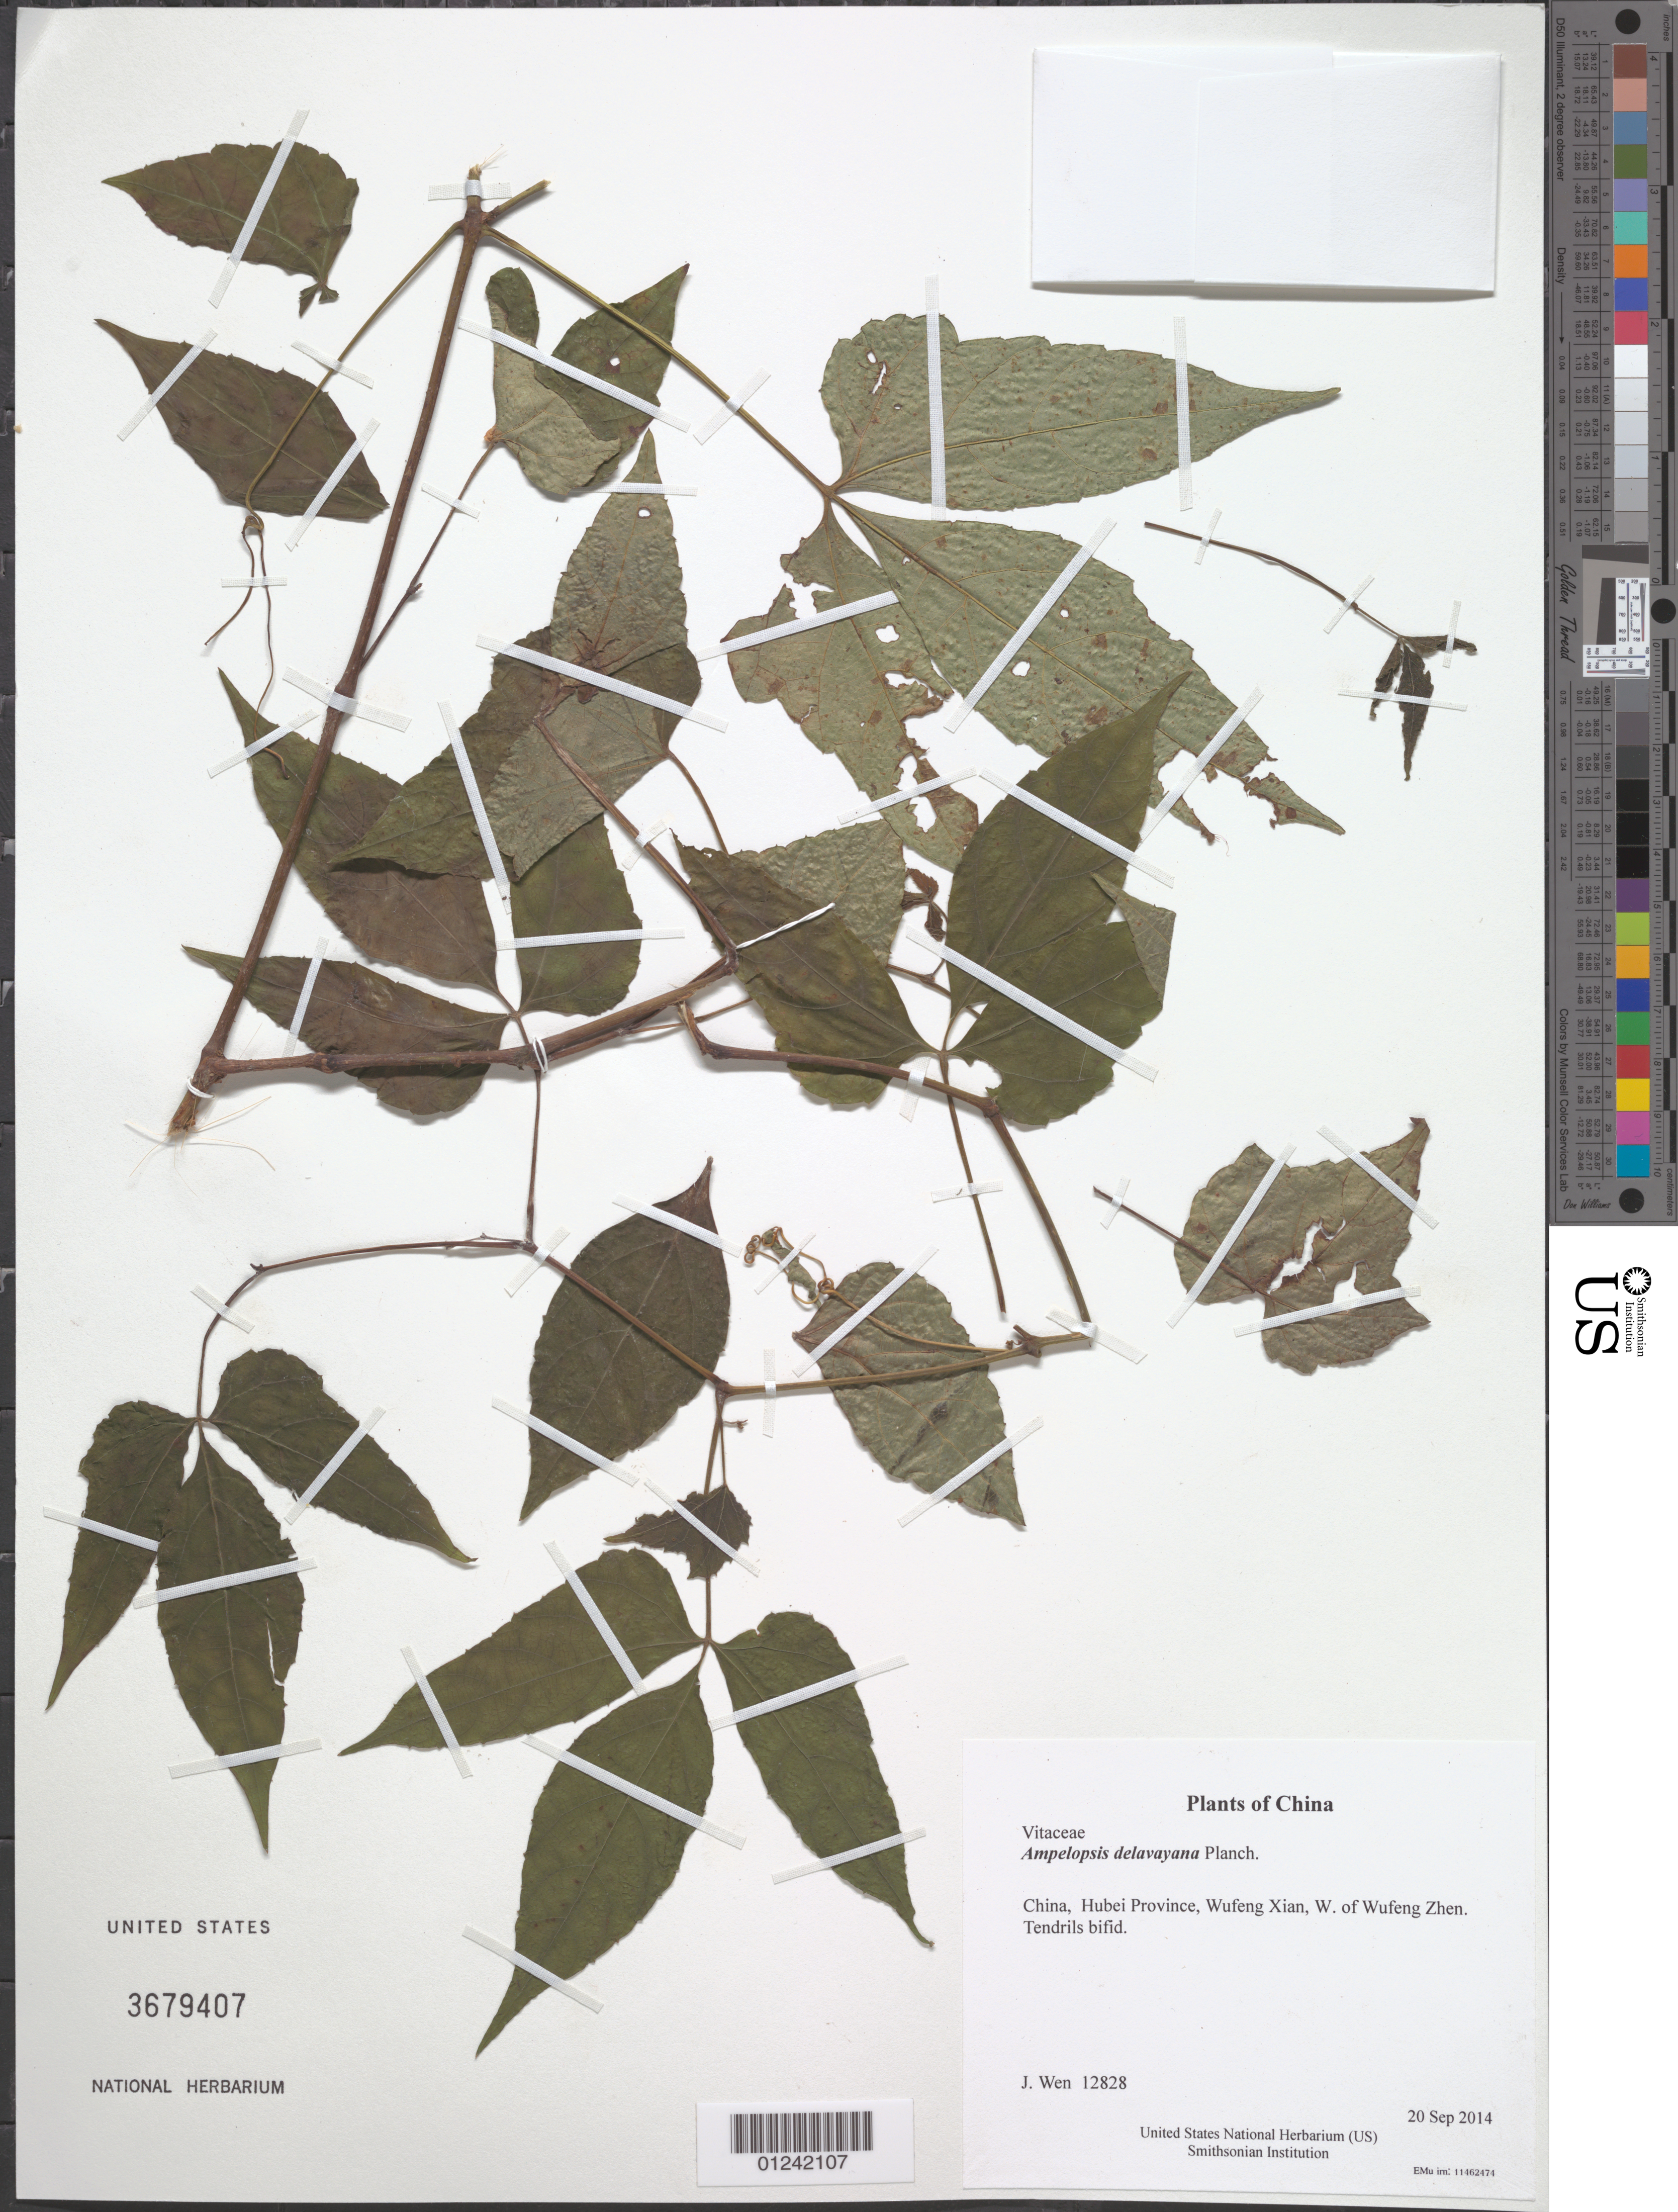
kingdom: Plantae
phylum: Tracheophyta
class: Magnoliopsida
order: Vitales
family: Vitaceae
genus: Ampelopsis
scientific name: Ampelopsis delavayana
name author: Planch.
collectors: J. Wen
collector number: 12828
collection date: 2014-09-20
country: China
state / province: Hubei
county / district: Wufeng Xian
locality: W. of Wufeng Zhen.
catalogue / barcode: US 3679407